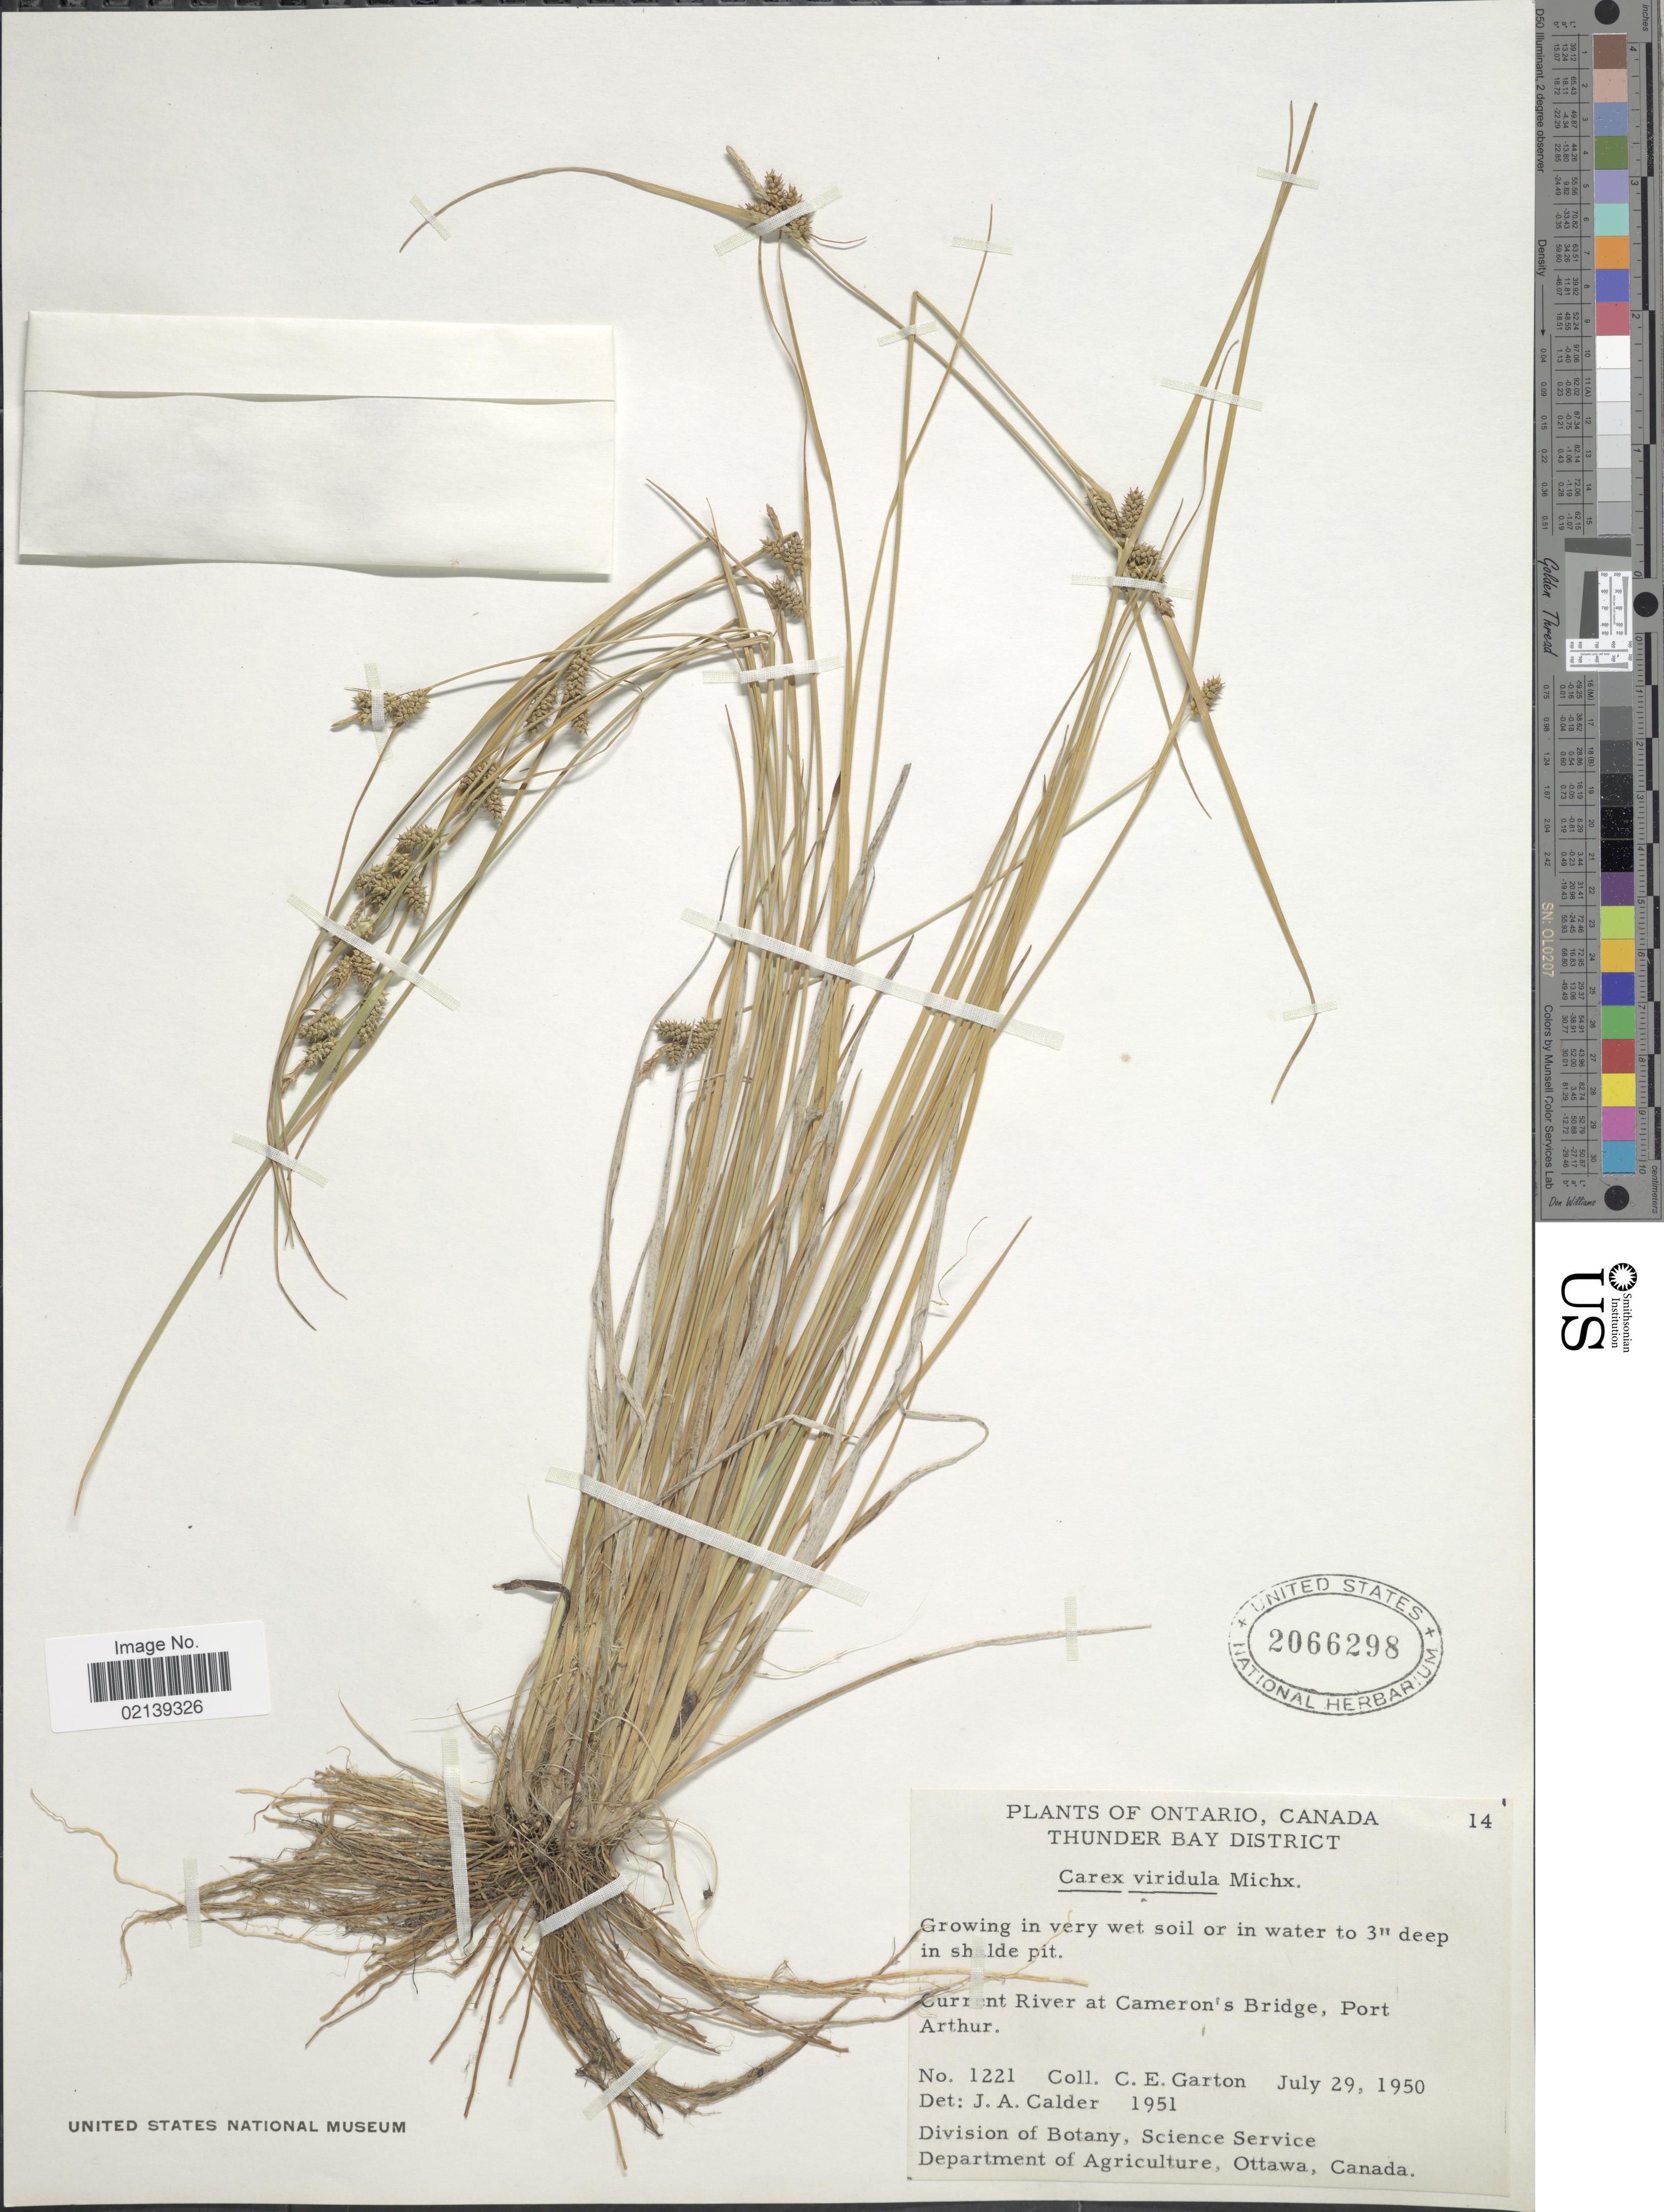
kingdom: Plantae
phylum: Tracheophyta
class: Liliopsida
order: Poales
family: Cyperaceae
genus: Carex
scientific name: Carex oederi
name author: Retz.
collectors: C. E. Garton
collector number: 1221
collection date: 1950-07-29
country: Canada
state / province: Ontario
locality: Thunder Bay Districtr, growing in very wet soil in water, Current River at Cameron's Bridge, Port Arthur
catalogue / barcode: US 2066298